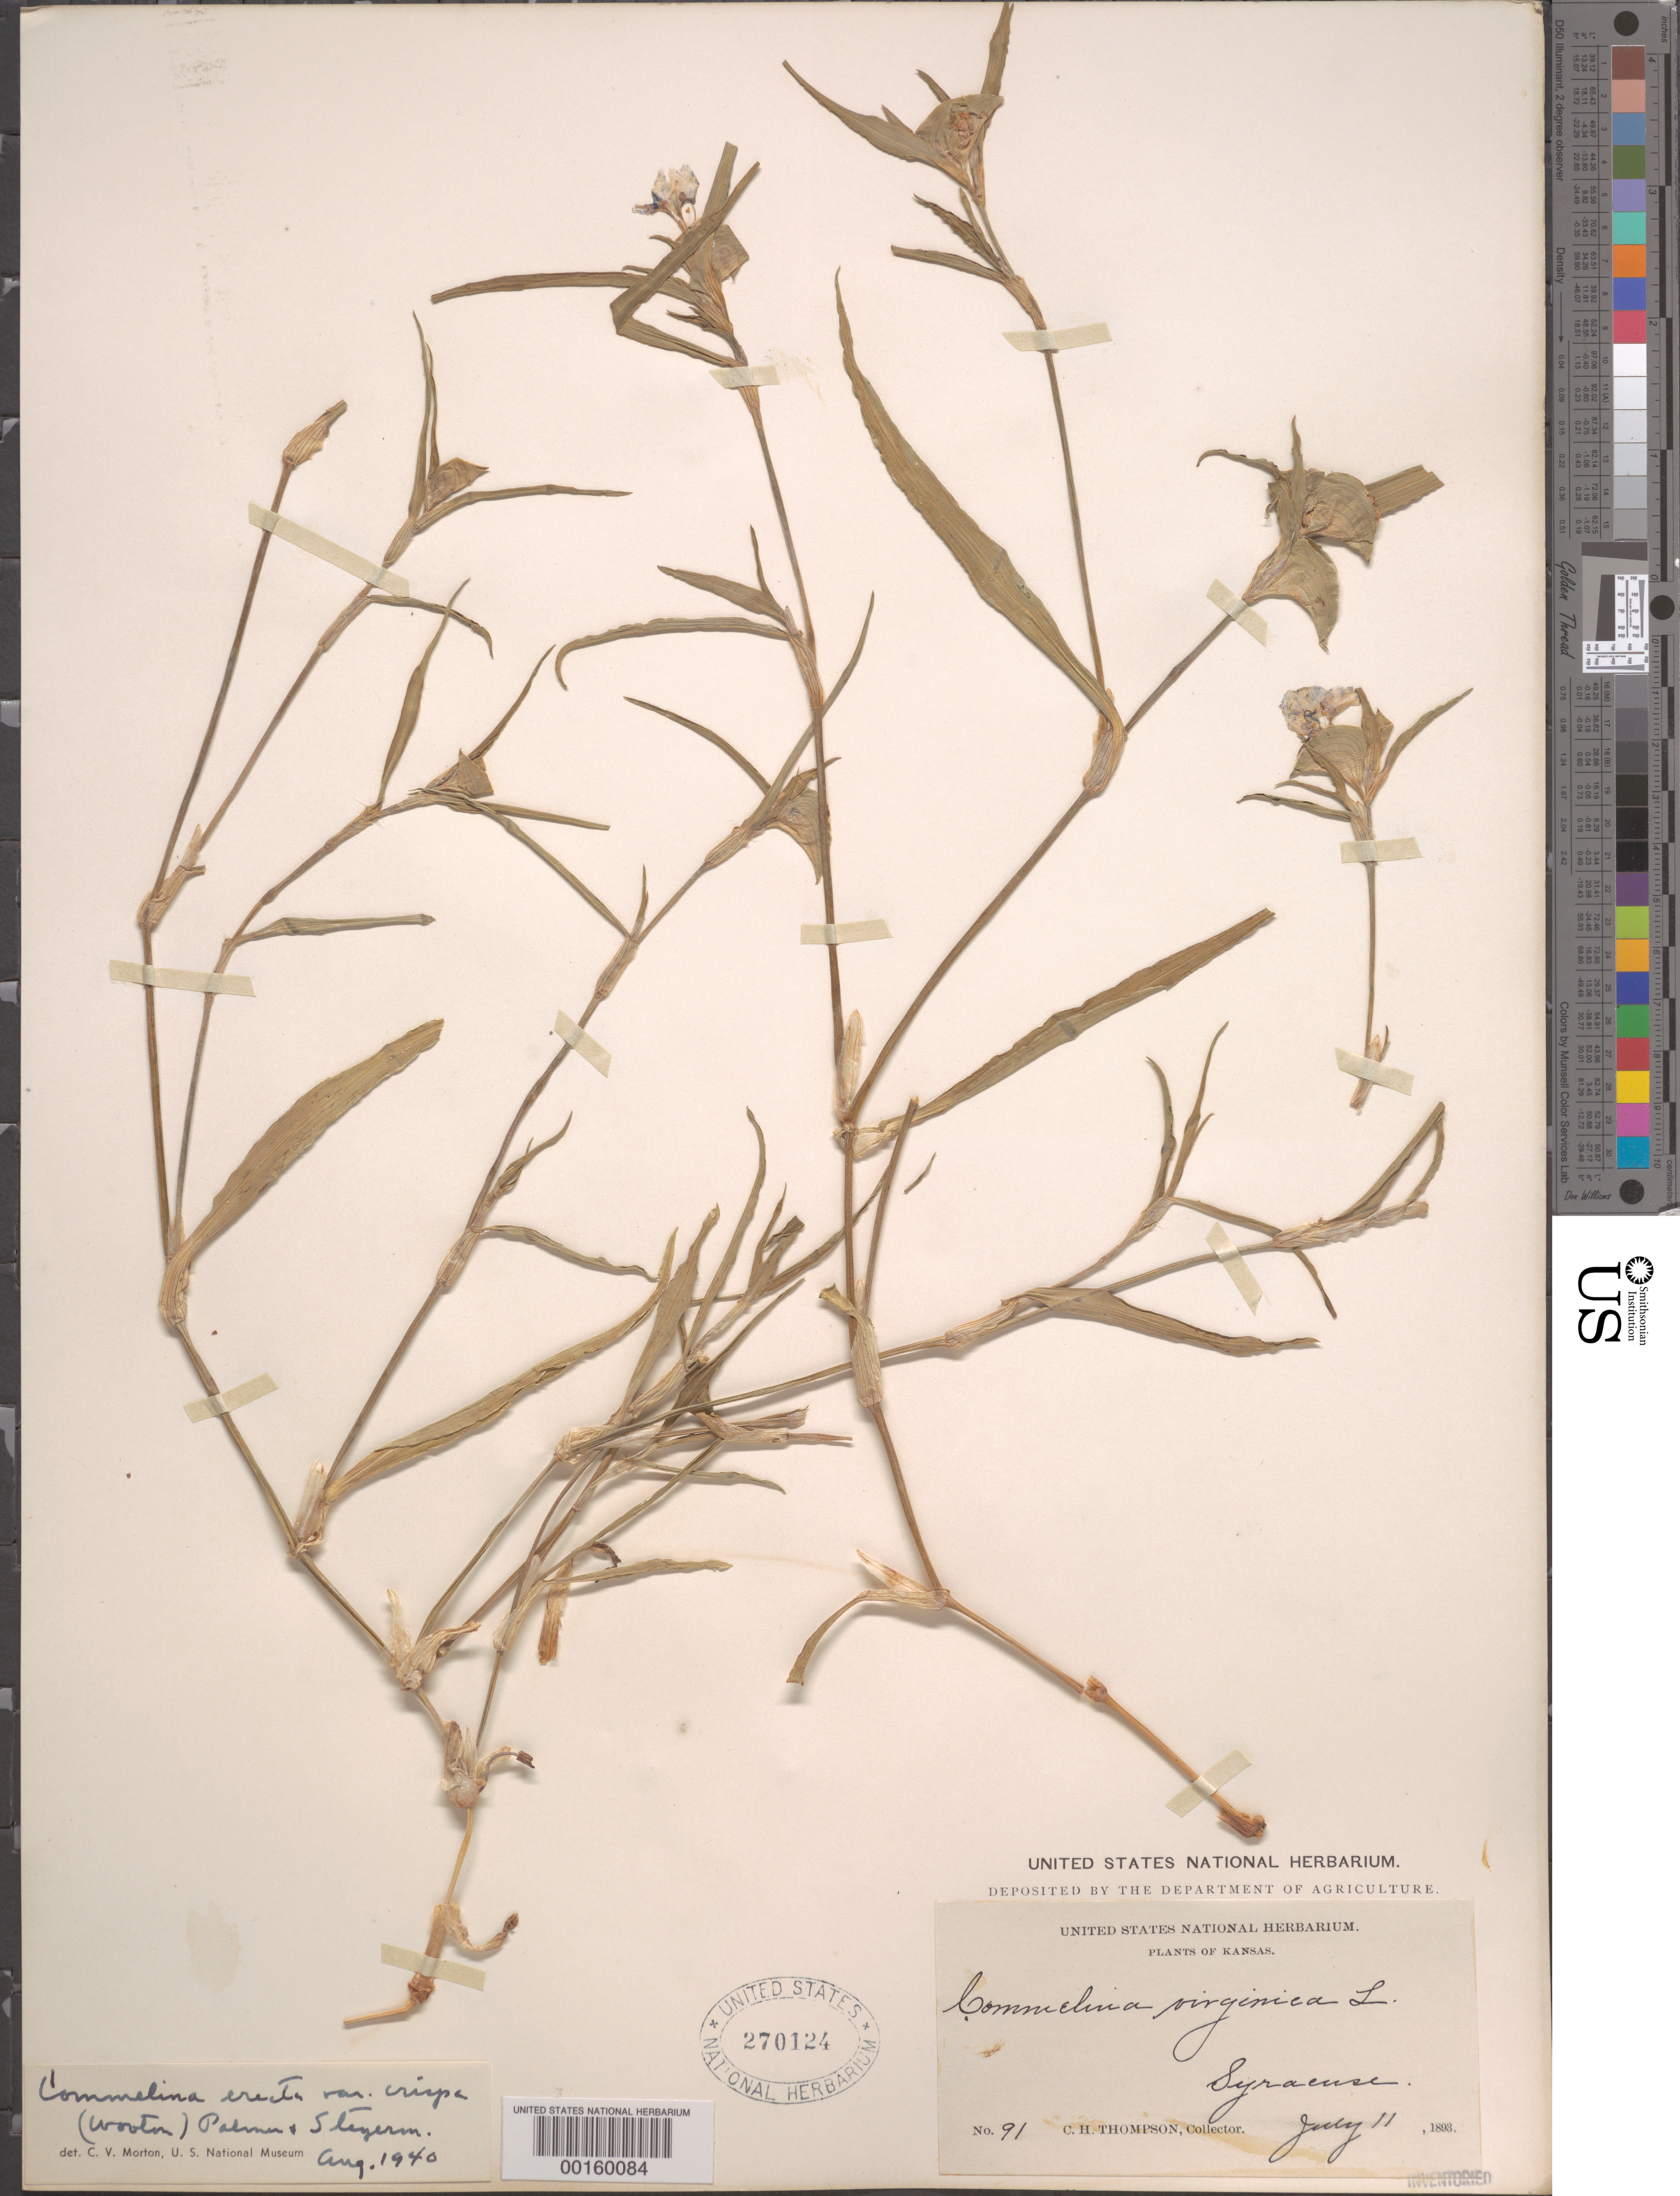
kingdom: Plantae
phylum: Tracheophyta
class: Liliopsida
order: Commelinales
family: Commelinaceae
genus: Commelina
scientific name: Commelina erecta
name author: L.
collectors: C. H. Thompson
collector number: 91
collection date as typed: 11 Jul 1893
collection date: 1893-07-11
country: United States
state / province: Kansas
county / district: Hamilton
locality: Syracuse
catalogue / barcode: US 270124